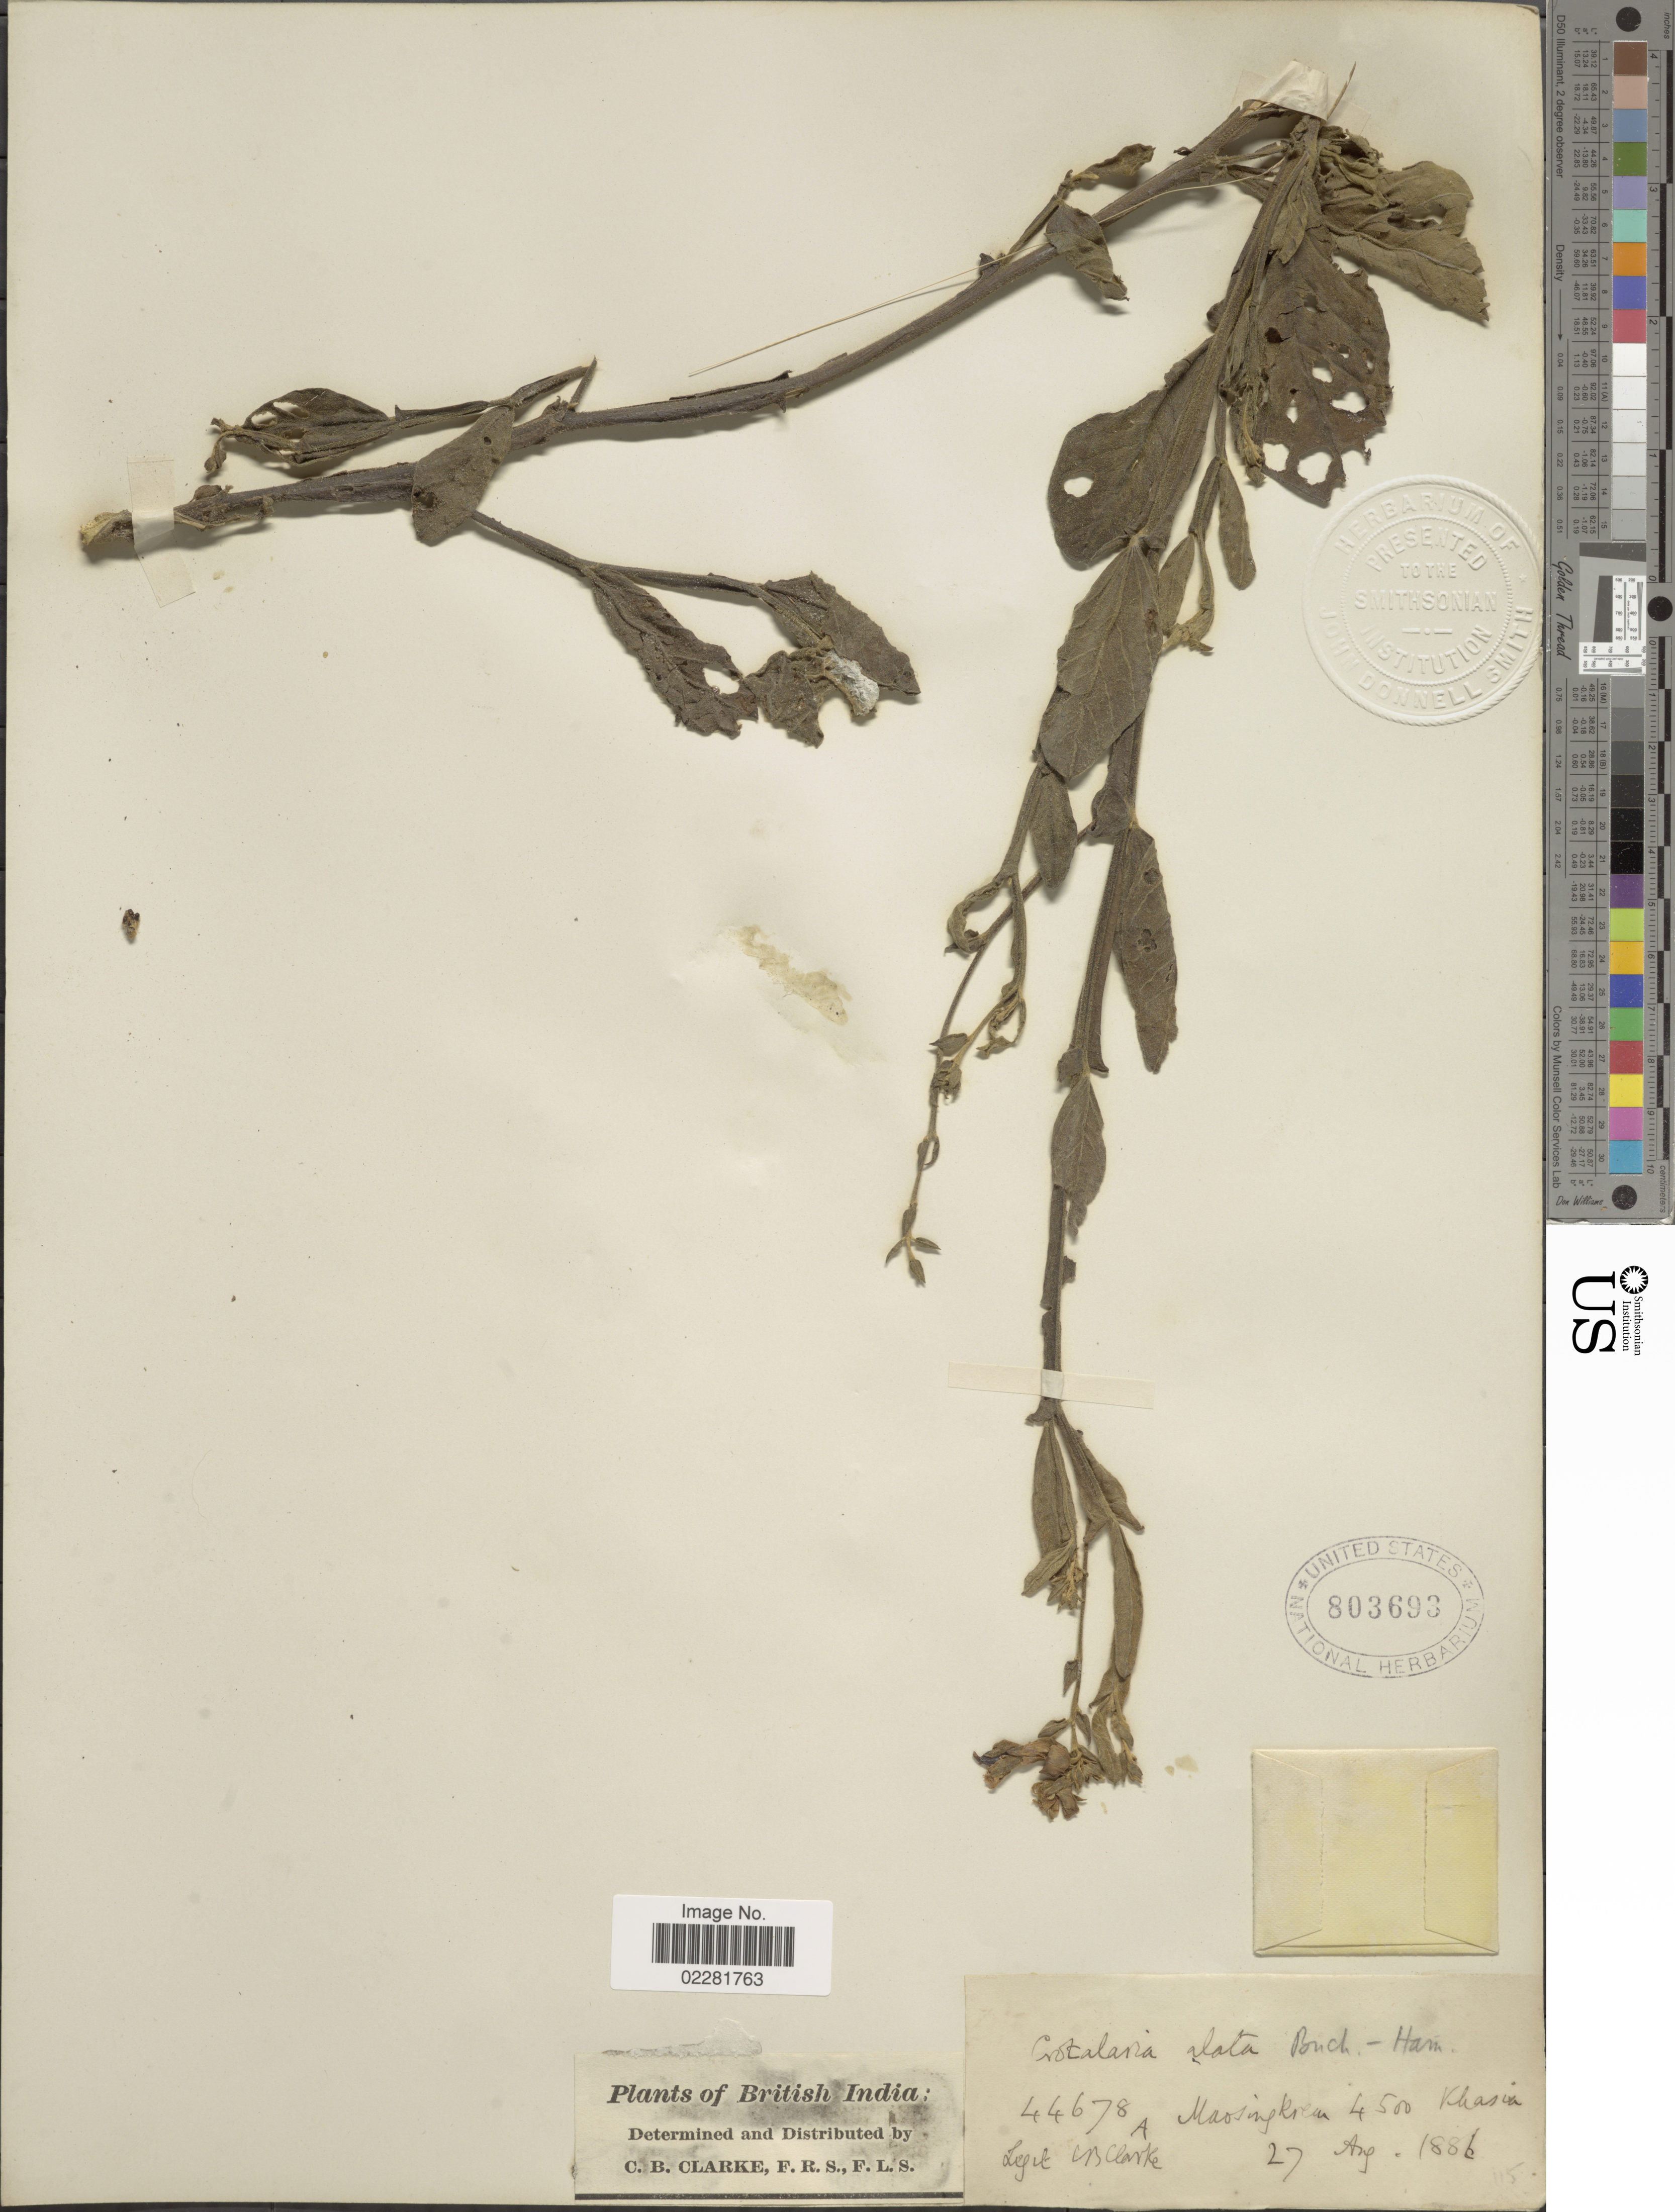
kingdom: Plantae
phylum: Tracheophyta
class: Magnoliopsida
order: Fabales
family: Fabaceae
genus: Crotalaria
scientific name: Crotalaria alata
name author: Buch.-Ham. ex D. Don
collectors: C. B. Clarke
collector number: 44678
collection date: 1886-08-27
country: India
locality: British India, Maosingkrem [interpreted], Khasia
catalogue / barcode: US 803693